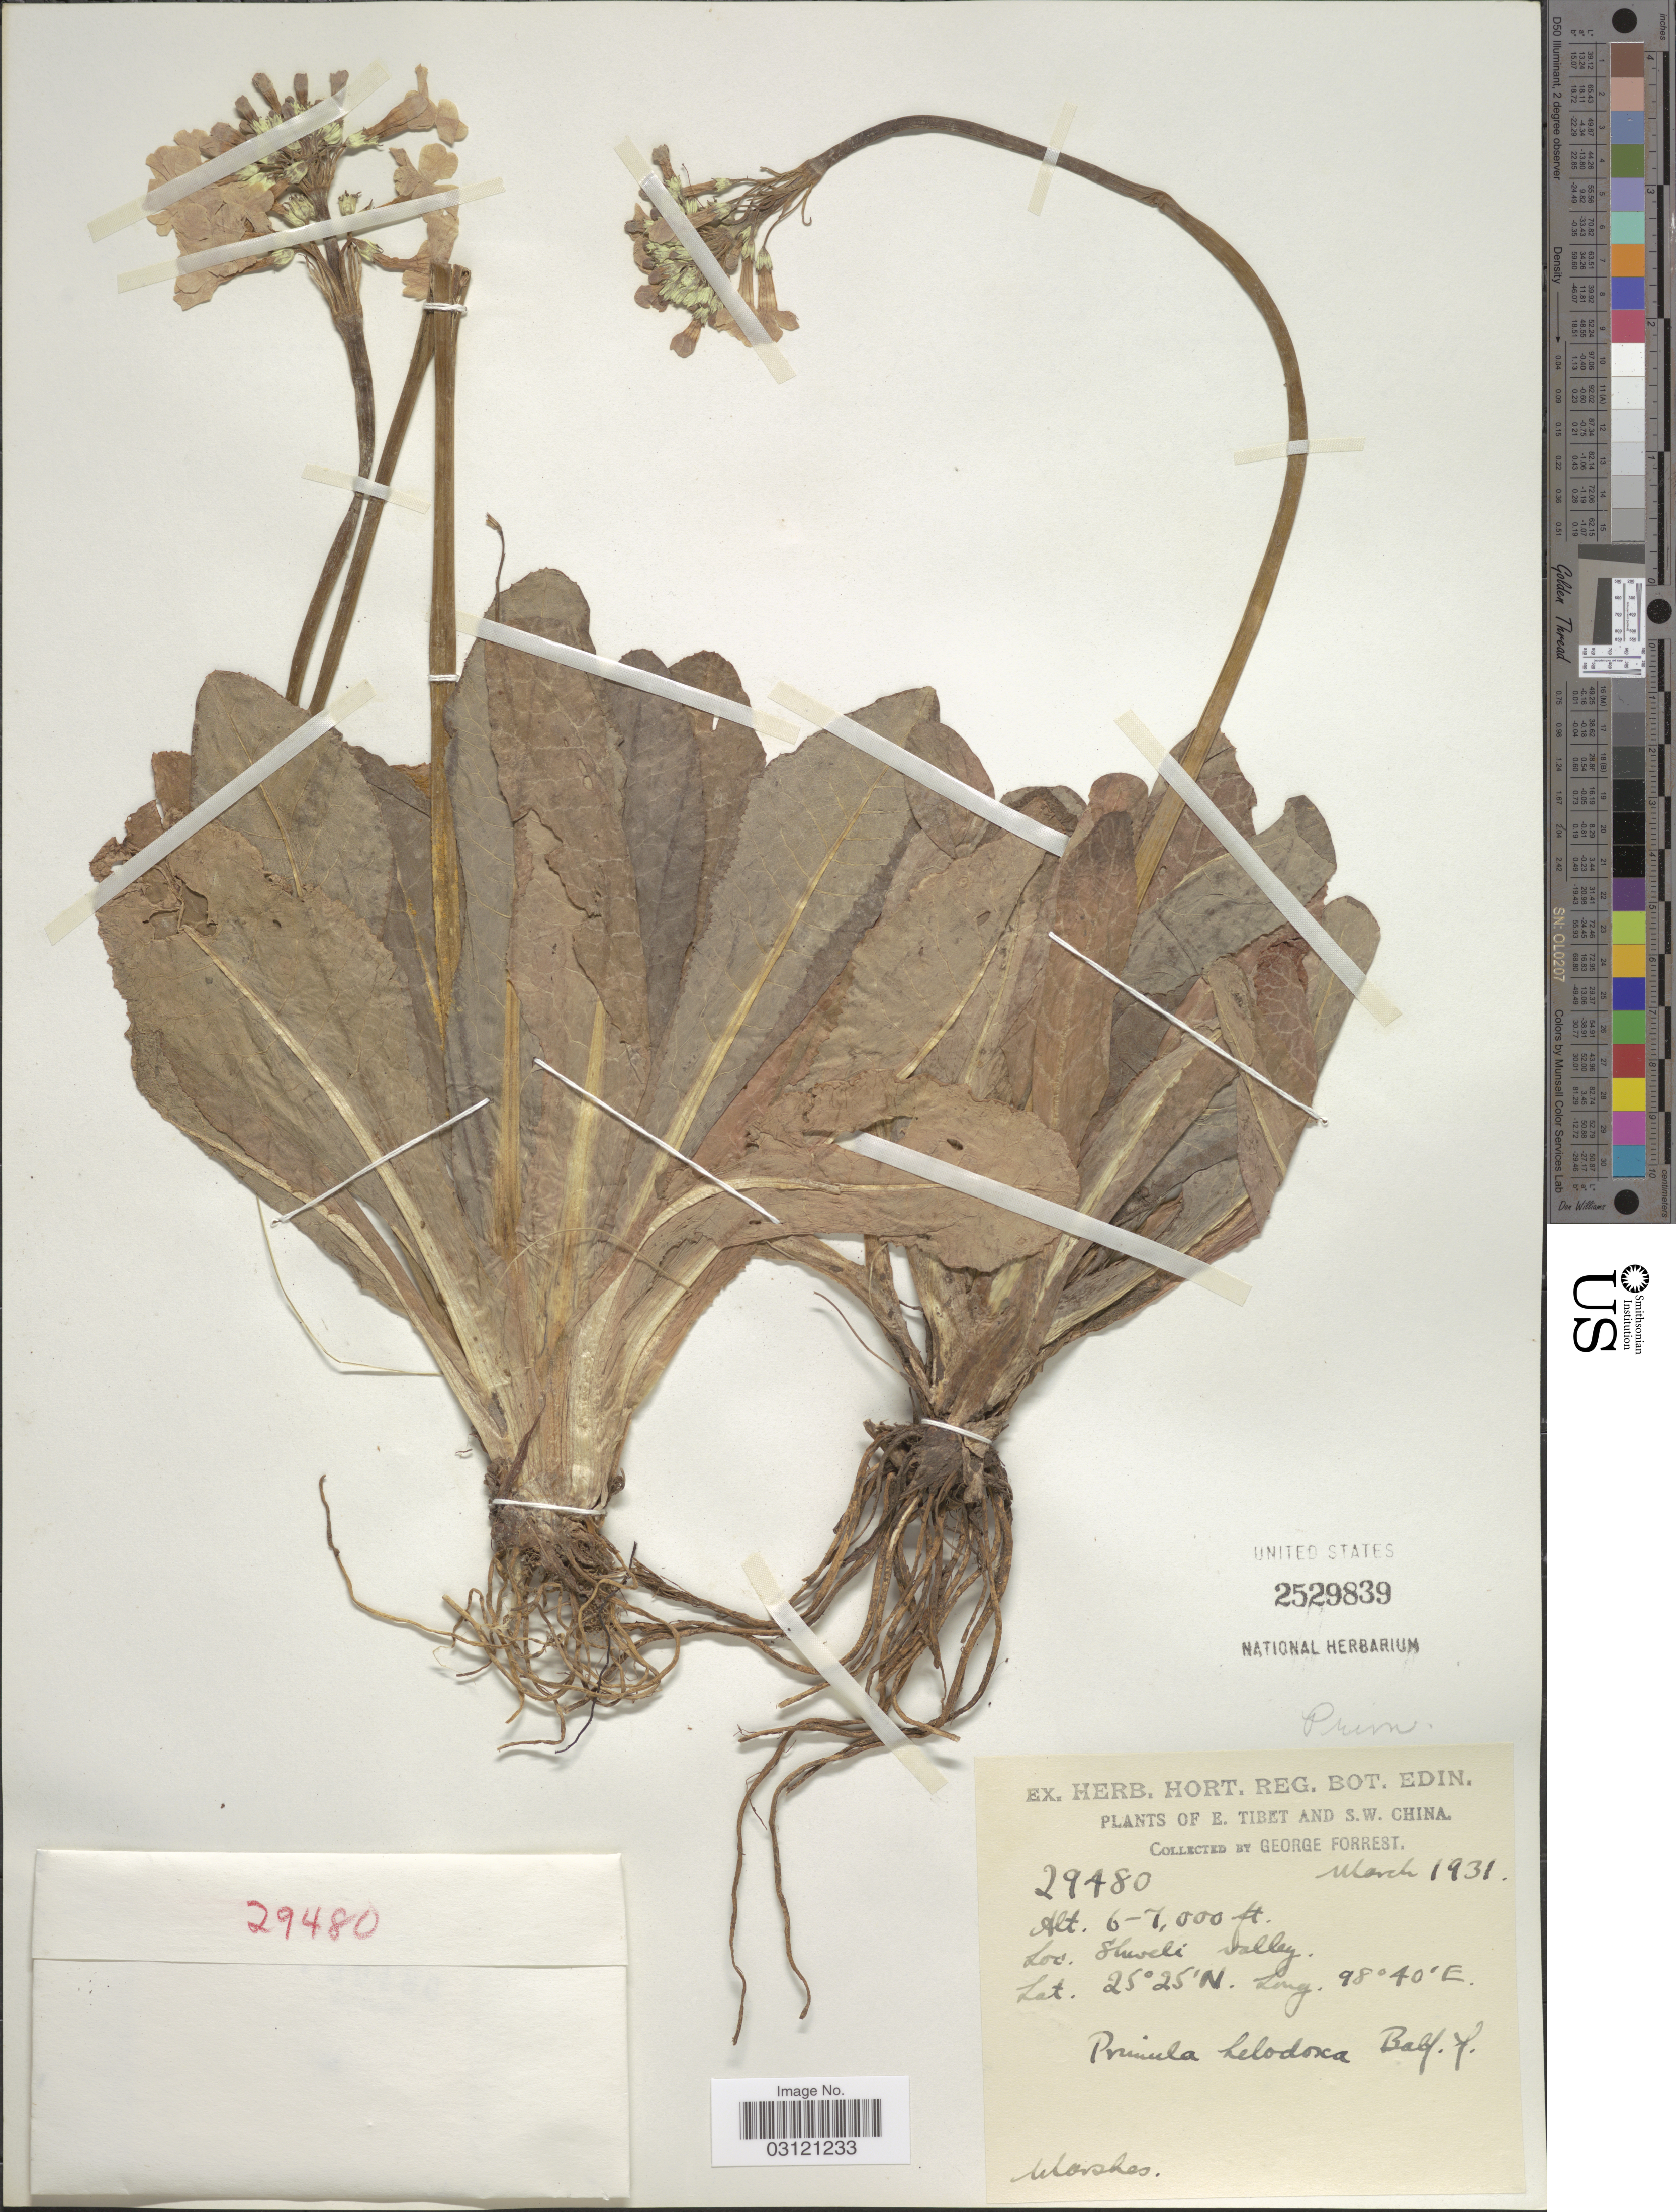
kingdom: Plantae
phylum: Tracheophyta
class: Magnoliopsida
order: Ericales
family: Primulaceae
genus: Primula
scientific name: Primula helodoxa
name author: Balf. f.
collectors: G. Forrest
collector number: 29480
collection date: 1931-03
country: China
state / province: Xizang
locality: E. Tibet and S.W. China, Shweli valley.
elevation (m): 1829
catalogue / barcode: US 2529839